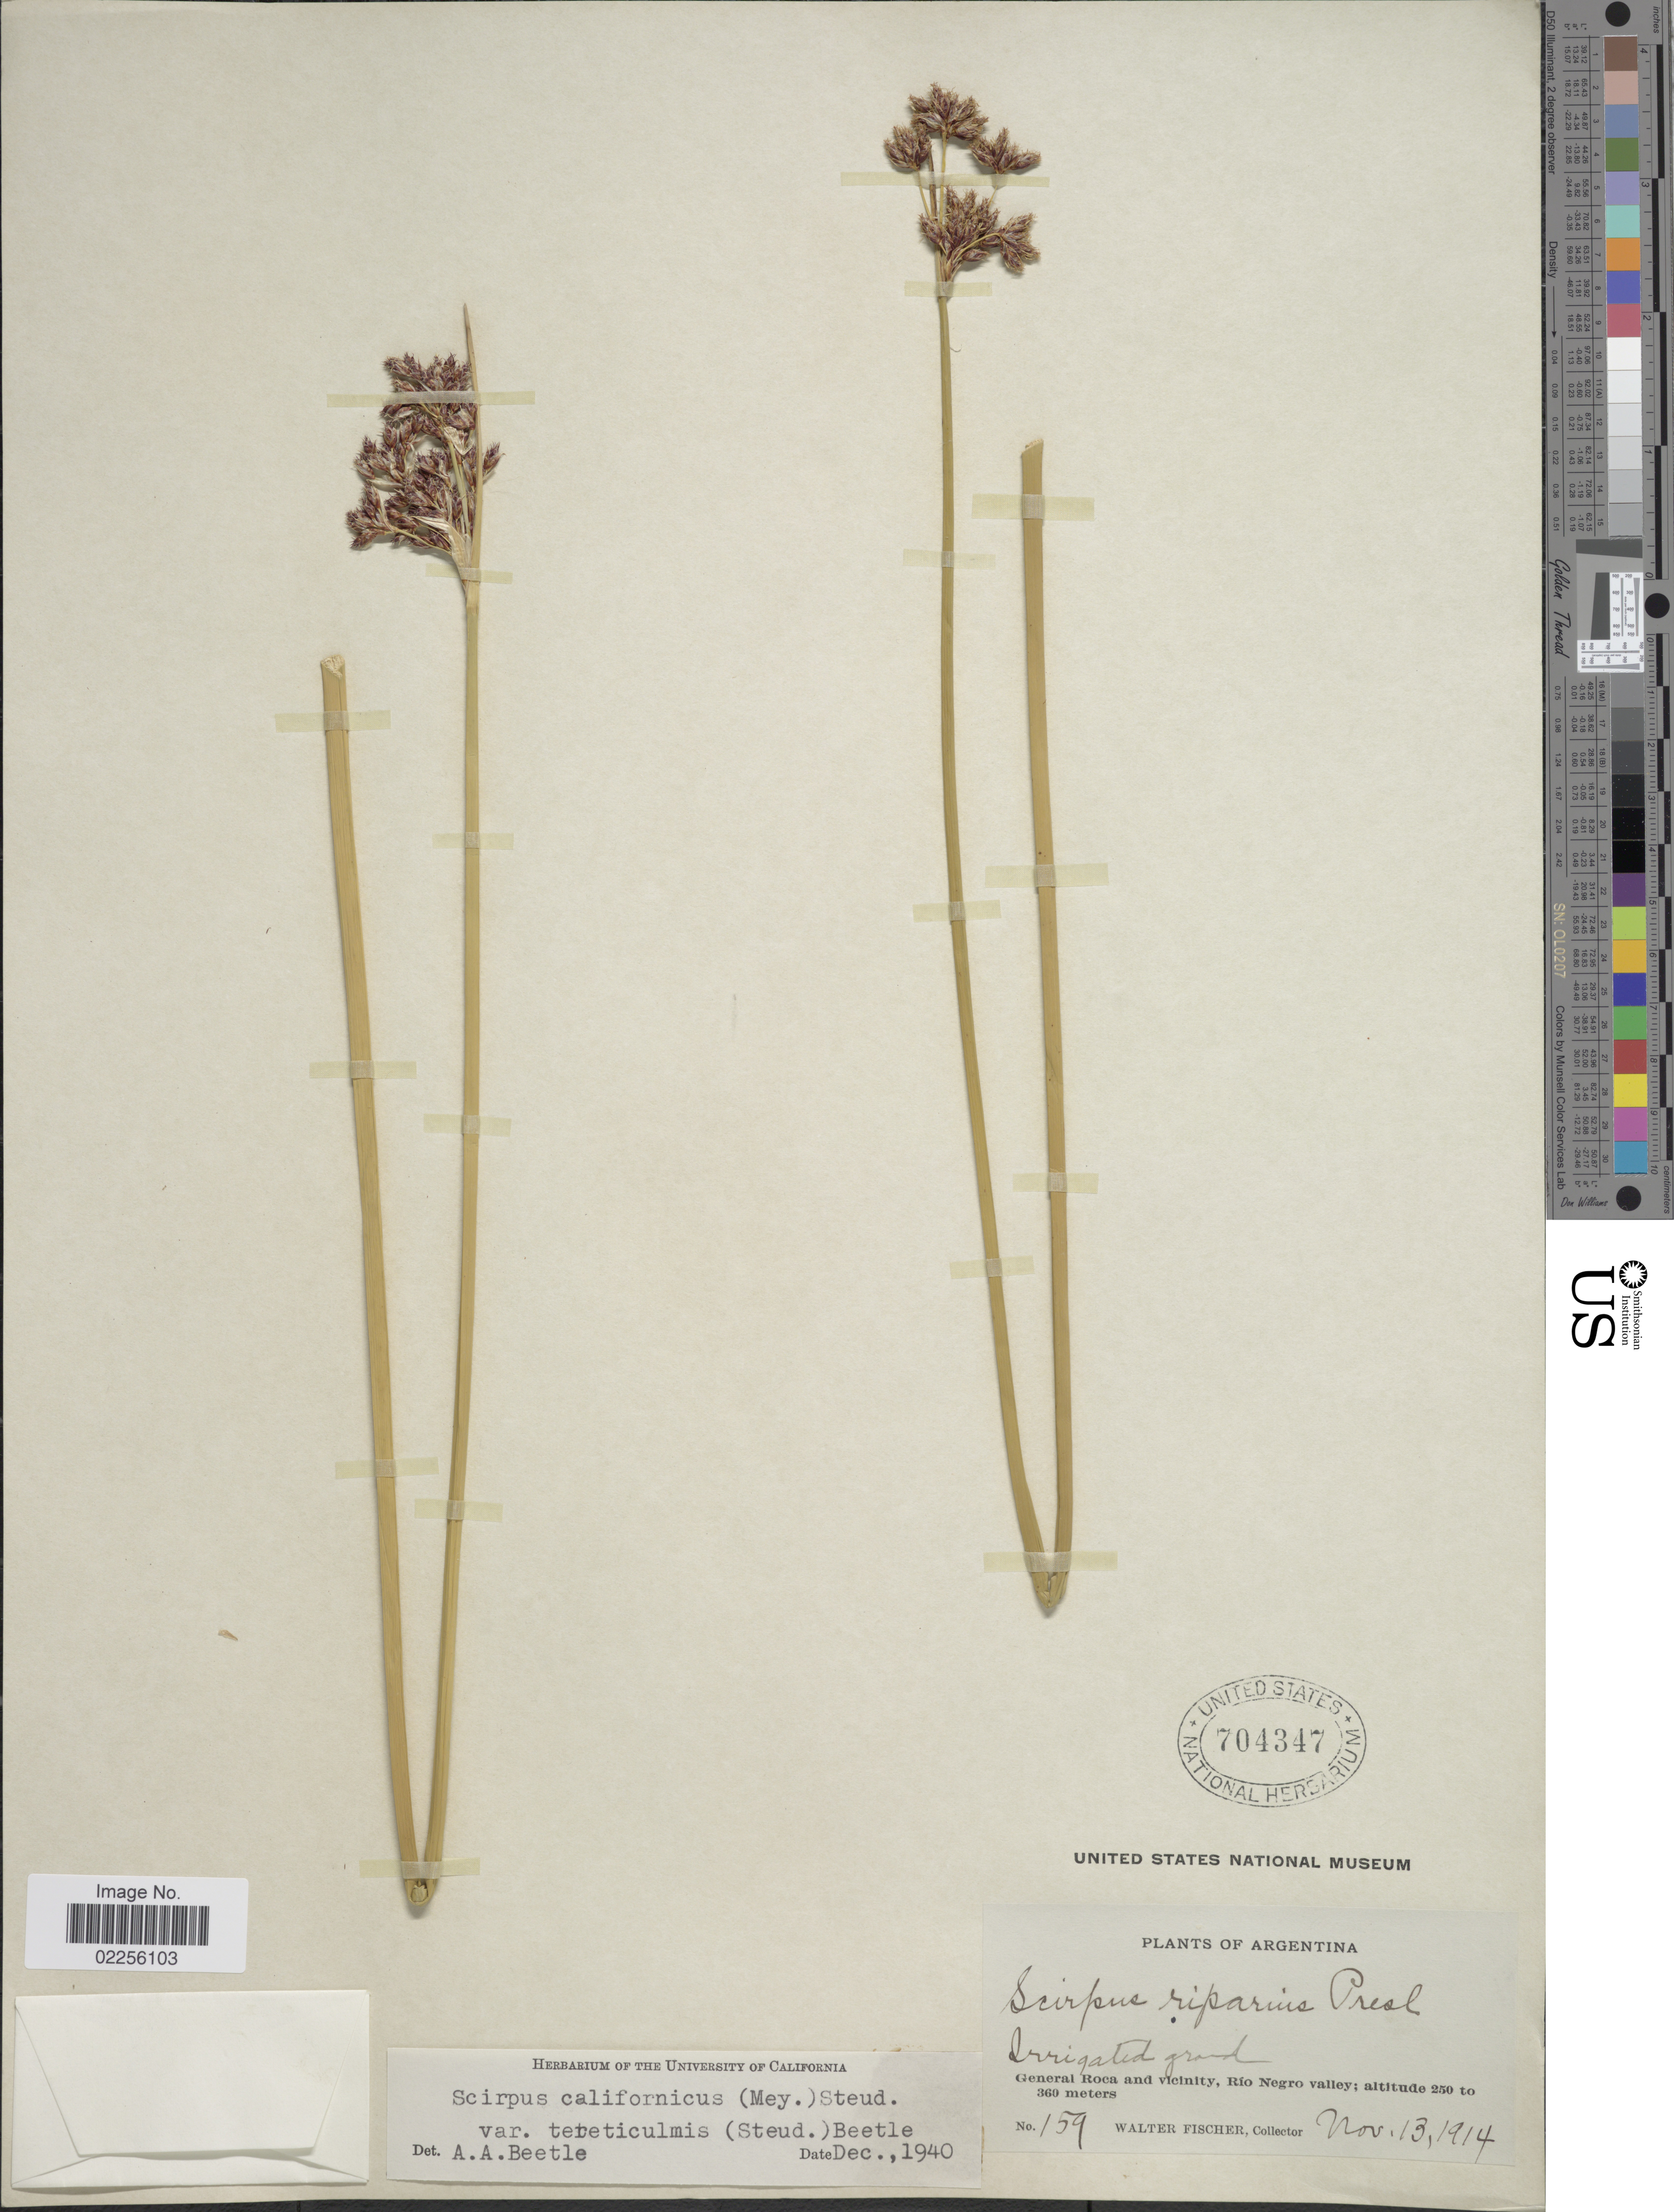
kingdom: Plantae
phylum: Tracheophyta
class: Liliopsida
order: Poales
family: Cyperaceae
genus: Schoenoplectus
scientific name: Schoenoplectus californicus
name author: (C.A. Mey.) Soják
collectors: W. Fischer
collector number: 159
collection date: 1914-11-13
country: Argentina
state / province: Rio Negro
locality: Irrigated ground, General Roca and vicinity, Río Negro valley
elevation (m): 250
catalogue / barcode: US 704347